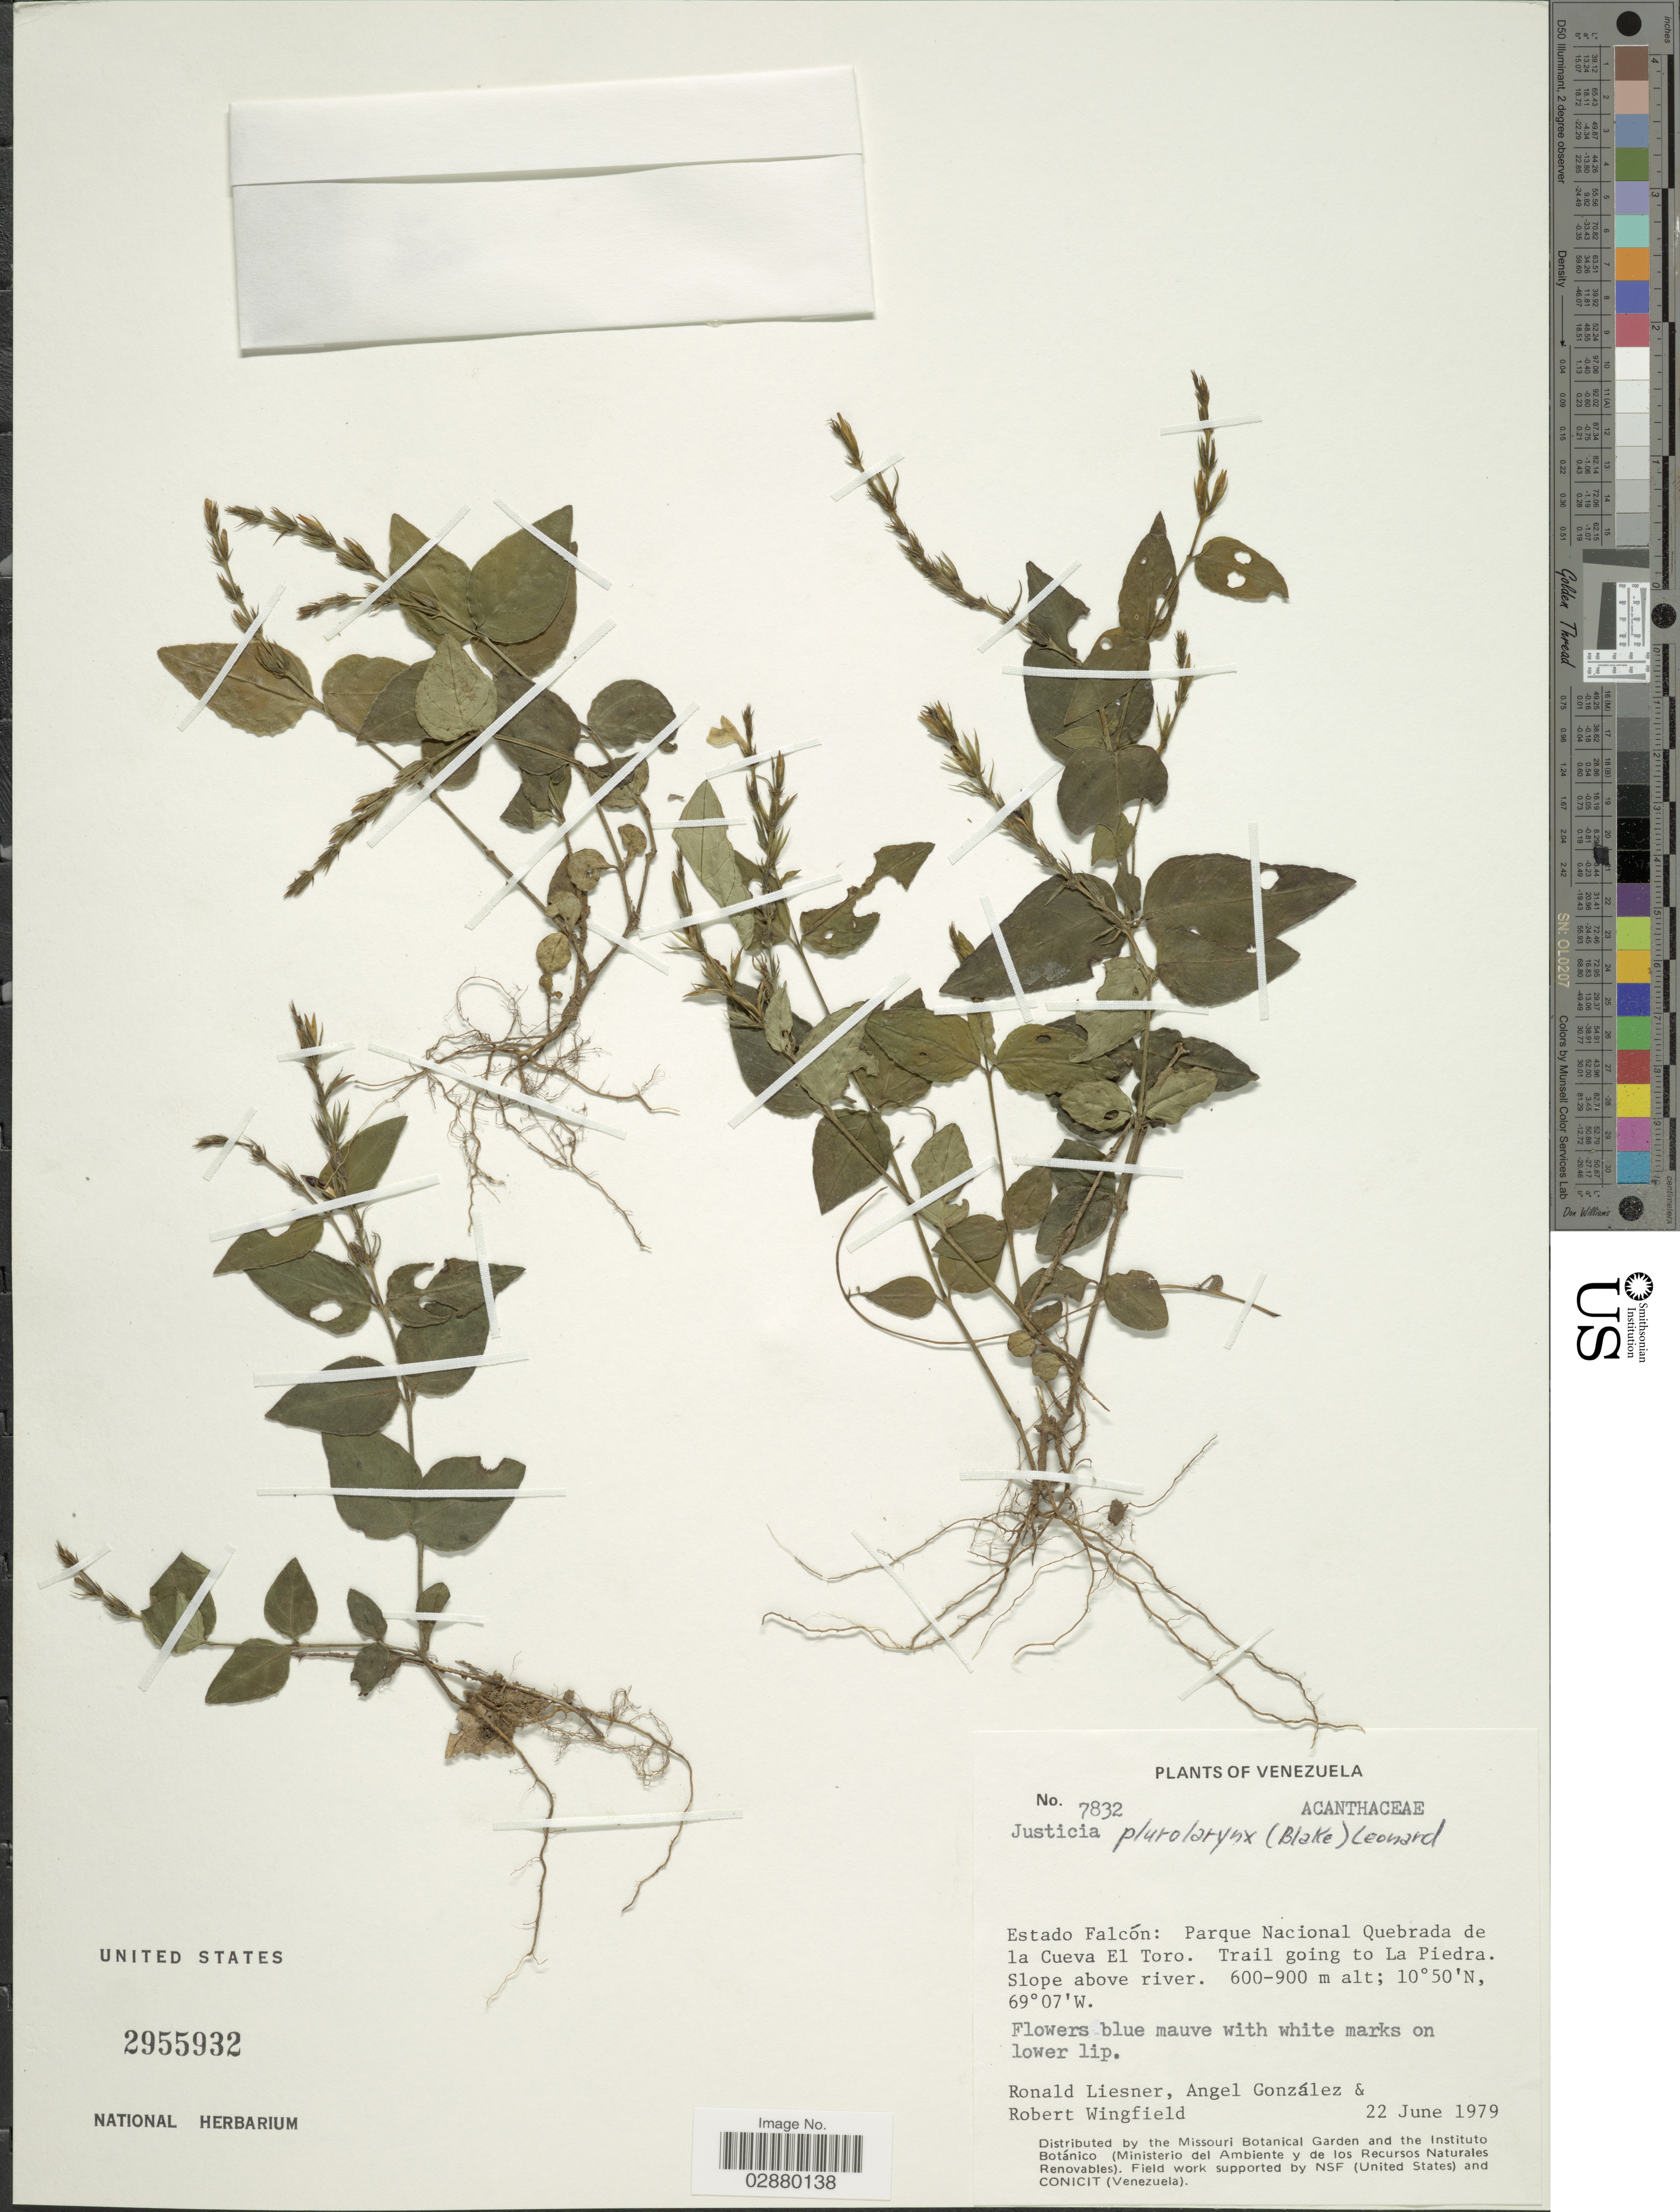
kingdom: Plantae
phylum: Tracheophyta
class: Magnoliopsida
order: Lamiales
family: Acanthaceae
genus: Justicia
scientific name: Justicia pleurolarynx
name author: (S.F. Blake) V.M. Badillo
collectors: R. L. Liesner, A. C. González & R. C. Wingfield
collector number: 7832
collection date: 1979-06-22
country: Venezuela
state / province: Falcón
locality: Parque Nacional Quebrada de la Cueva El Toro. Trail going to La Piedra.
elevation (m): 600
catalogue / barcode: US 2955932